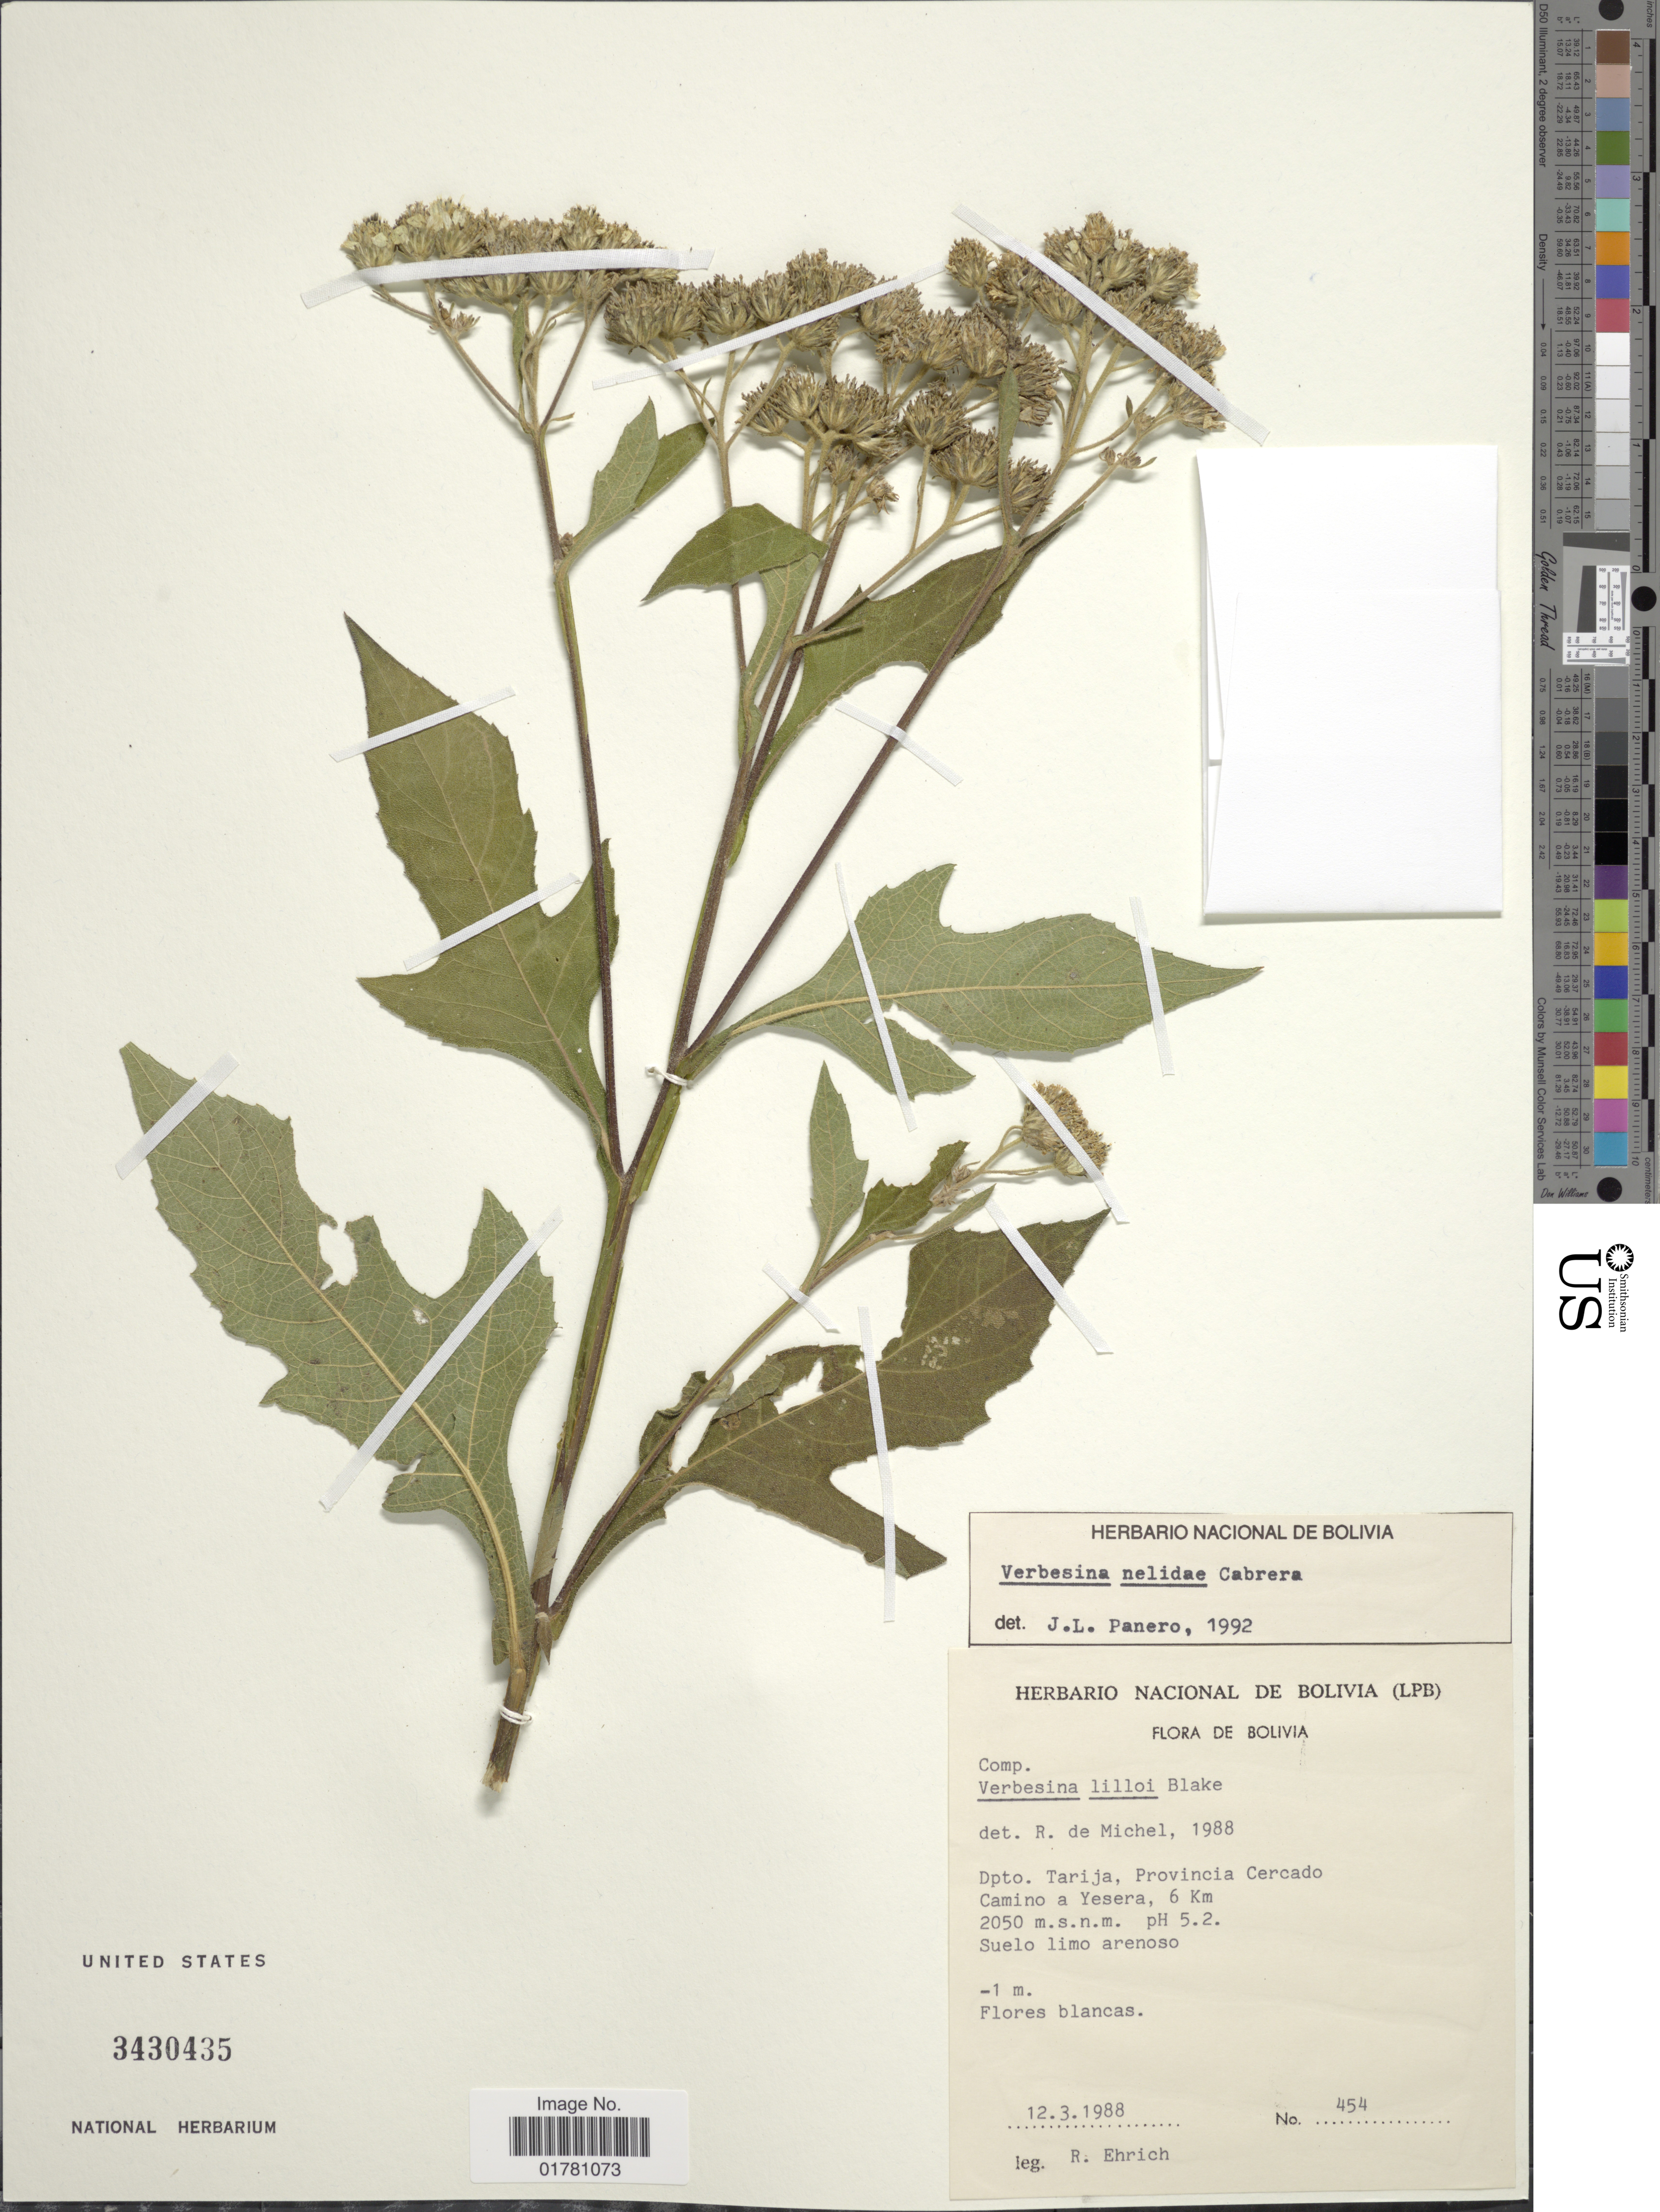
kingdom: Plantae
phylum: Tracheophyta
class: Magnoliopsida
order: Asterales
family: Asteraceae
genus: Verbesina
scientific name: Verbesina nelidae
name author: Cabrera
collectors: R. Ehrich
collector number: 454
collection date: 1988-03-12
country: Bolivia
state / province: Tarija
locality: Dpto Tarija, Provincia Cercado Camino a Yesera, 6 km, Suelo limo arenoso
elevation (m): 2050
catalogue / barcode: US 3430435